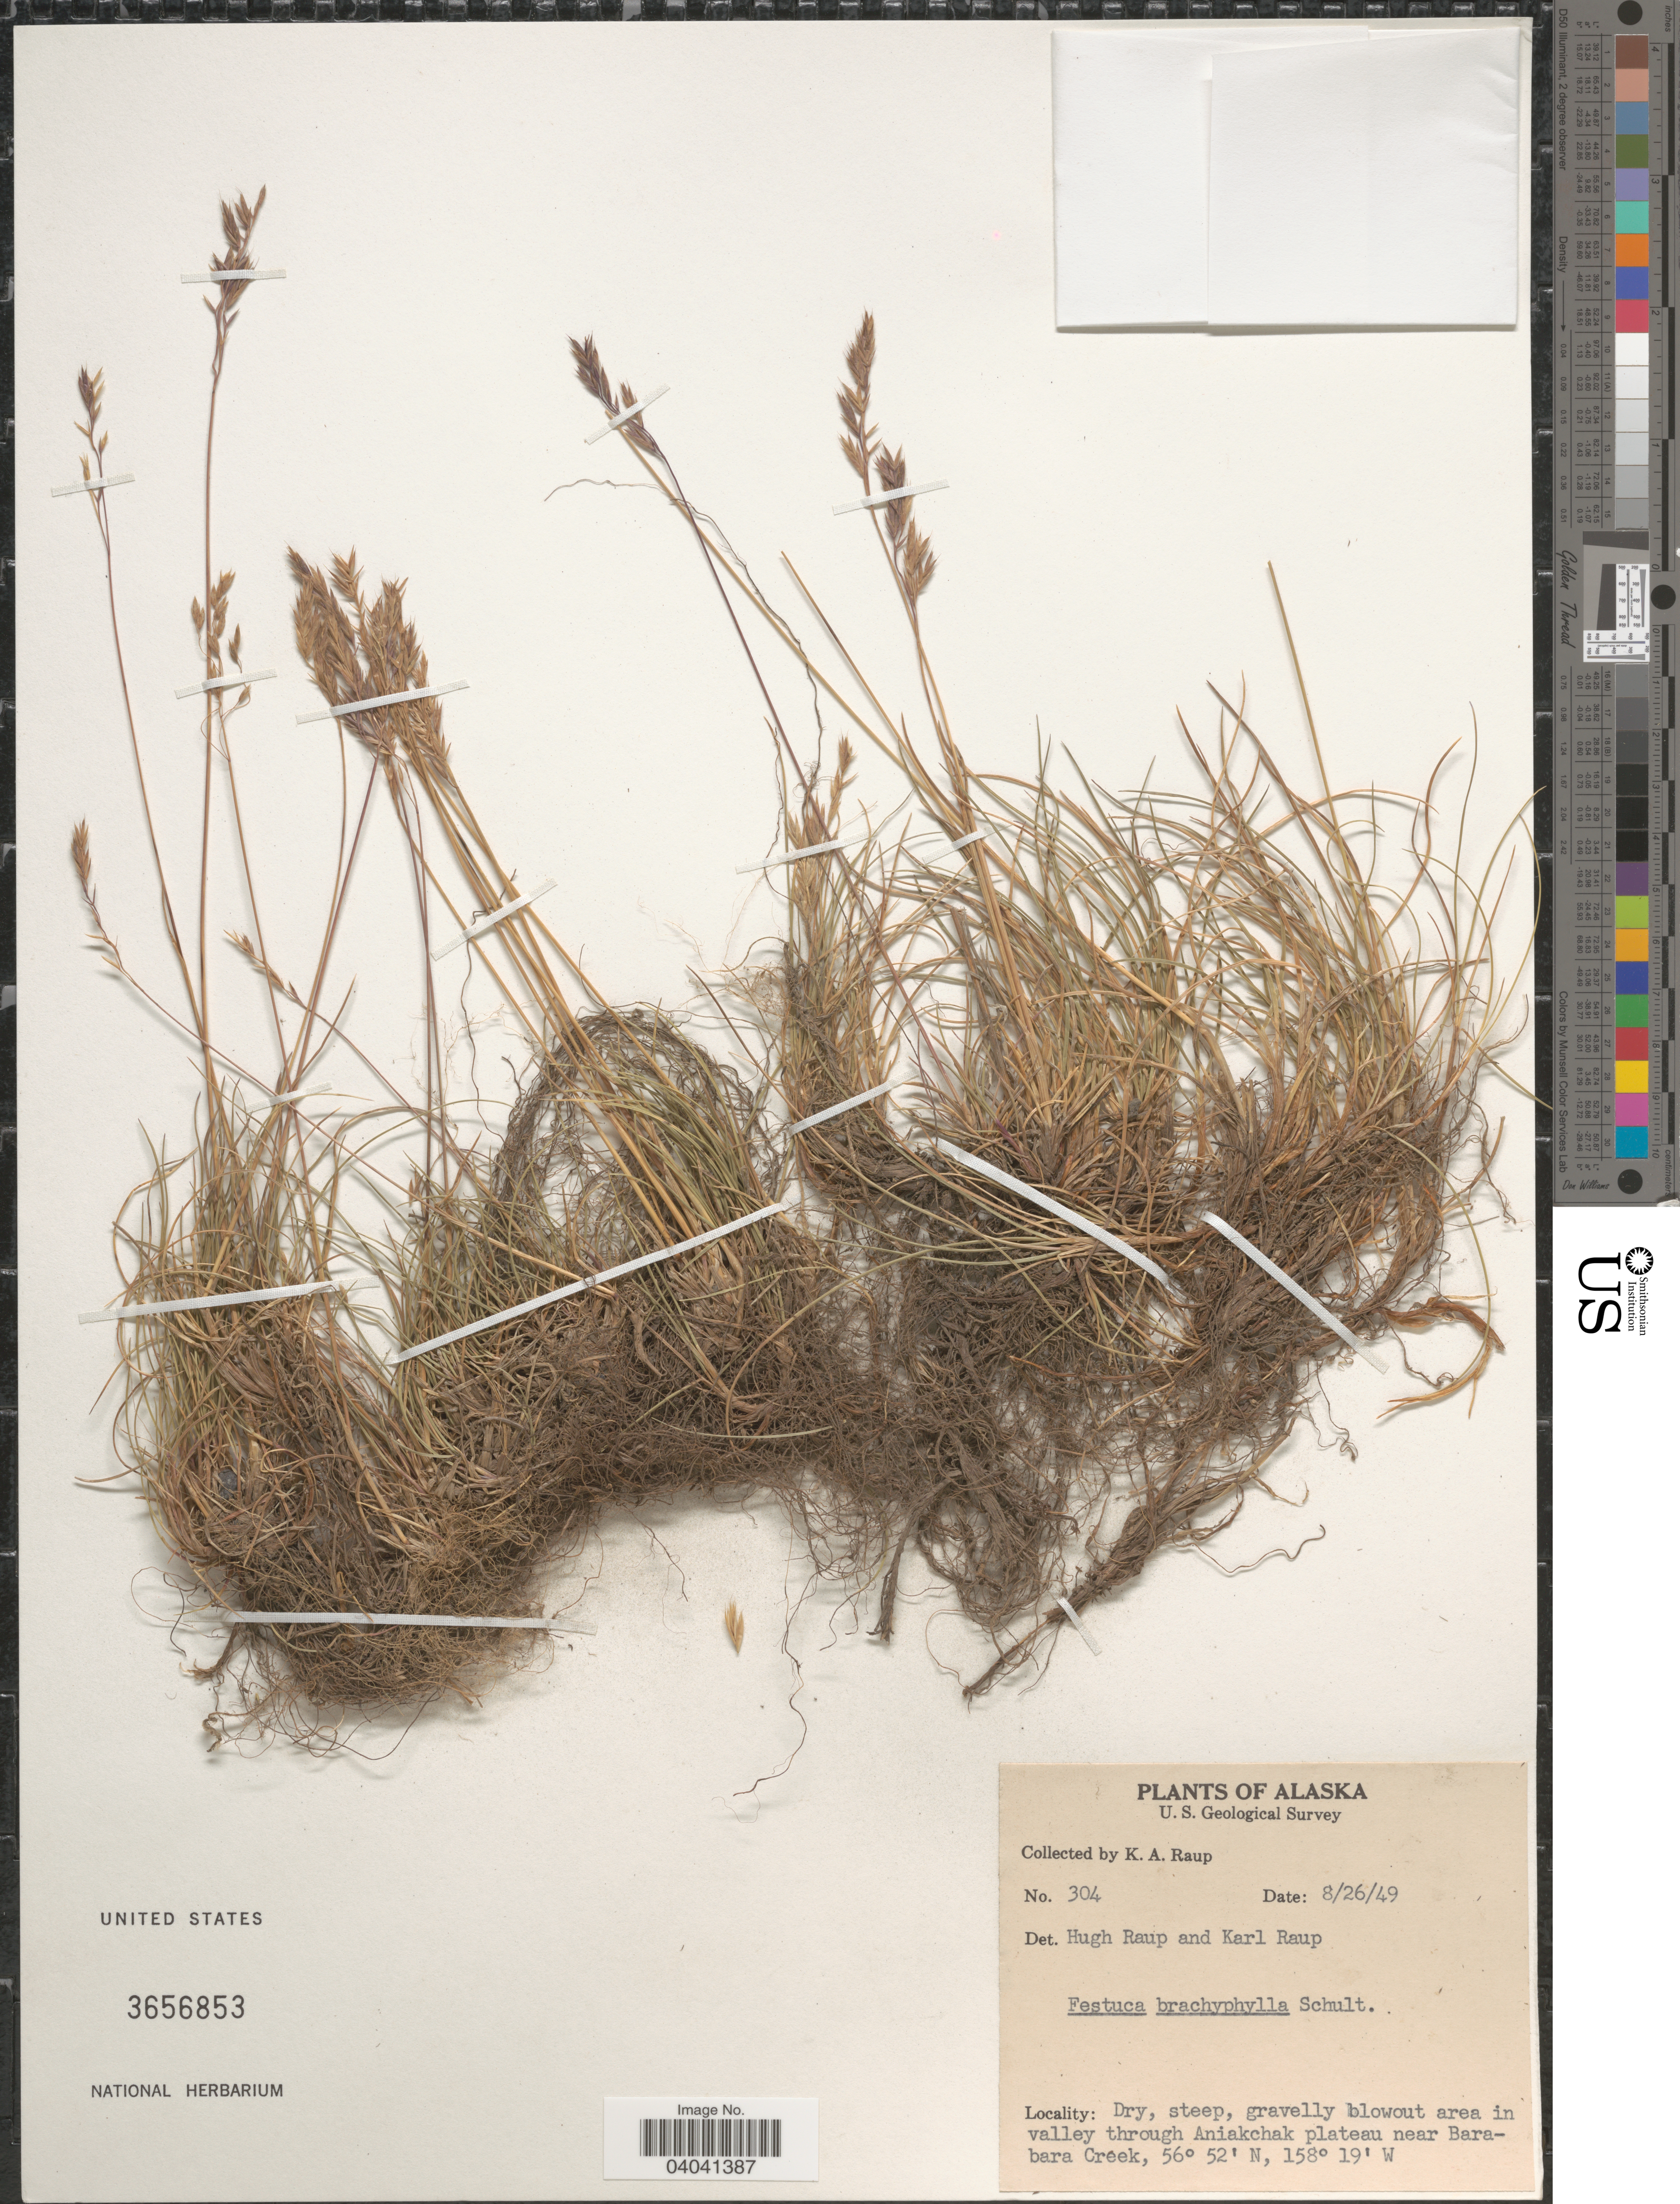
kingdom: Plantae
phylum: Tracheophyta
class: Liliopsida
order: Poales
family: Poaceae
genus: Festuca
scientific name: Festuca brachyphylla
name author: Schult. & Schult. f.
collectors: K. Raup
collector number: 304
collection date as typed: Transcribed d/m/y: 26/8/49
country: United States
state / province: Alaska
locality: Dry, steep, gravelly blowout area in valley through Aniakchak plateau near Barabara Creek.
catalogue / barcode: US 3656853